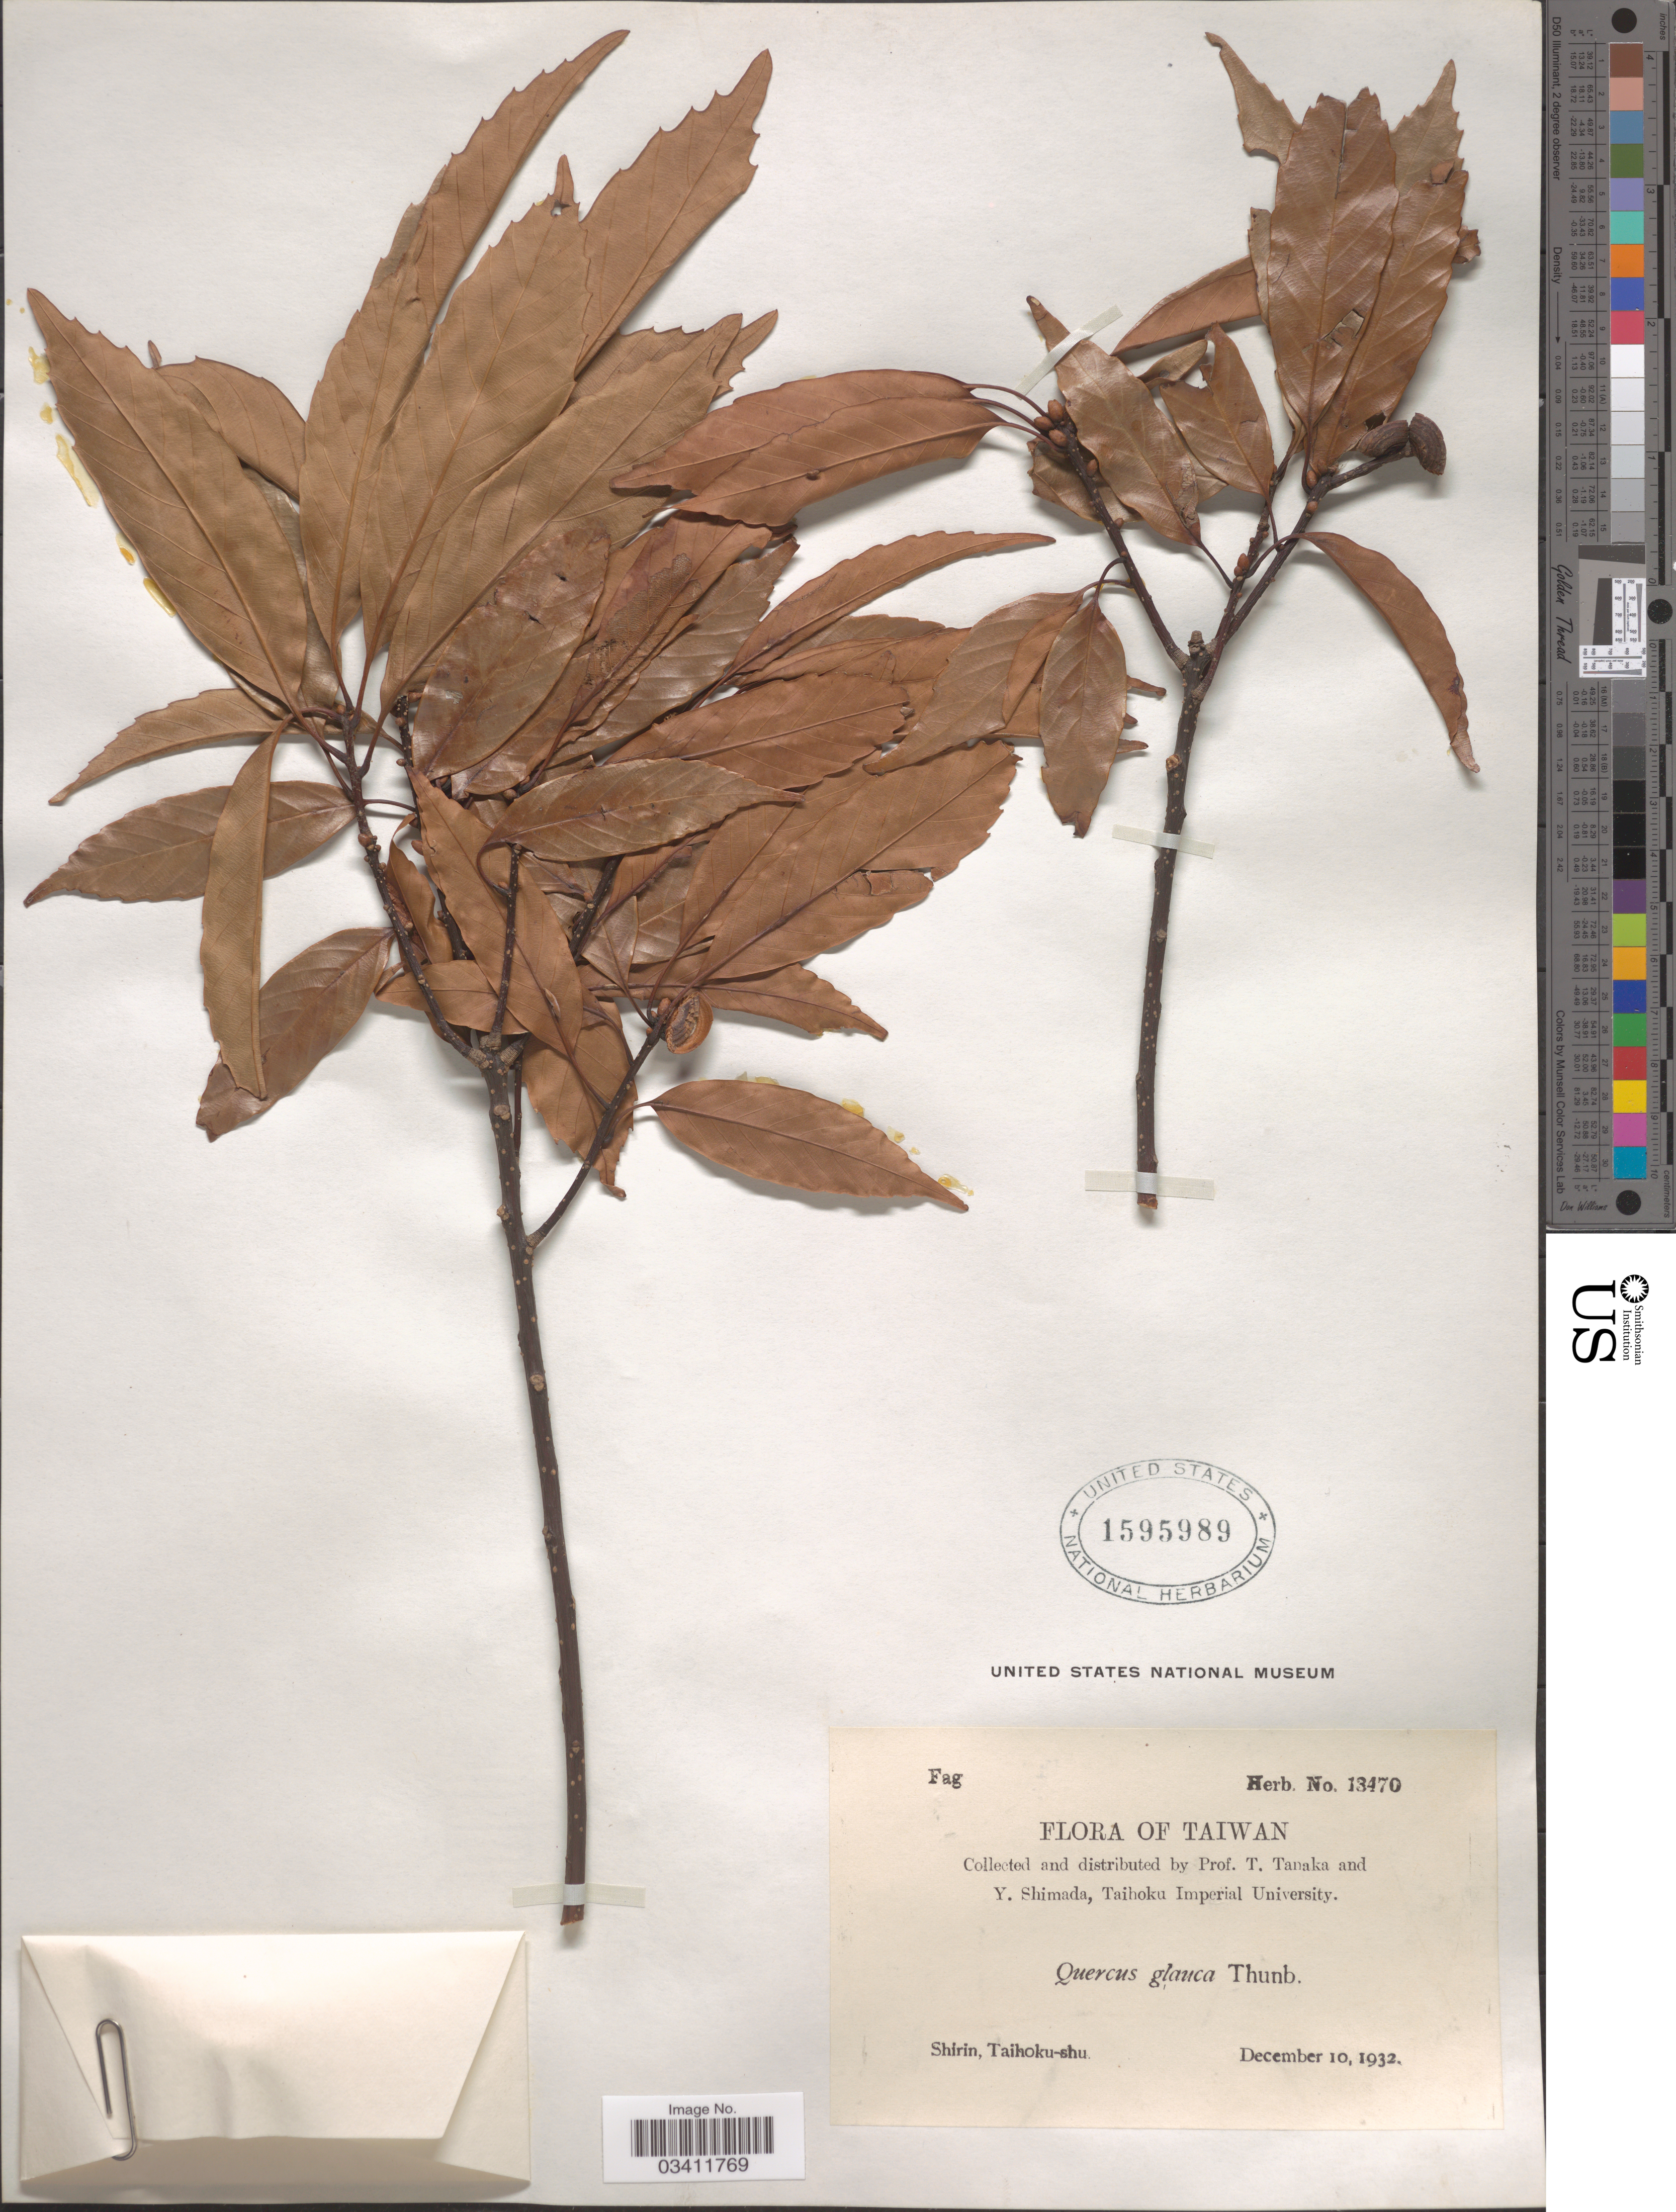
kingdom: Plantae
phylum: Tracheophyta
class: Magnoliopsida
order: Fagales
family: Fagaceae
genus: Quercus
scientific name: Quercus glauca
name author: Thunb.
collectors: T. Tanaka & Y. Shimada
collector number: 13470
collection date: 1932-12-10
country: Taiwan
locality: Shirin, Taihoku-shu.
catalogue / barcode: US 1595989